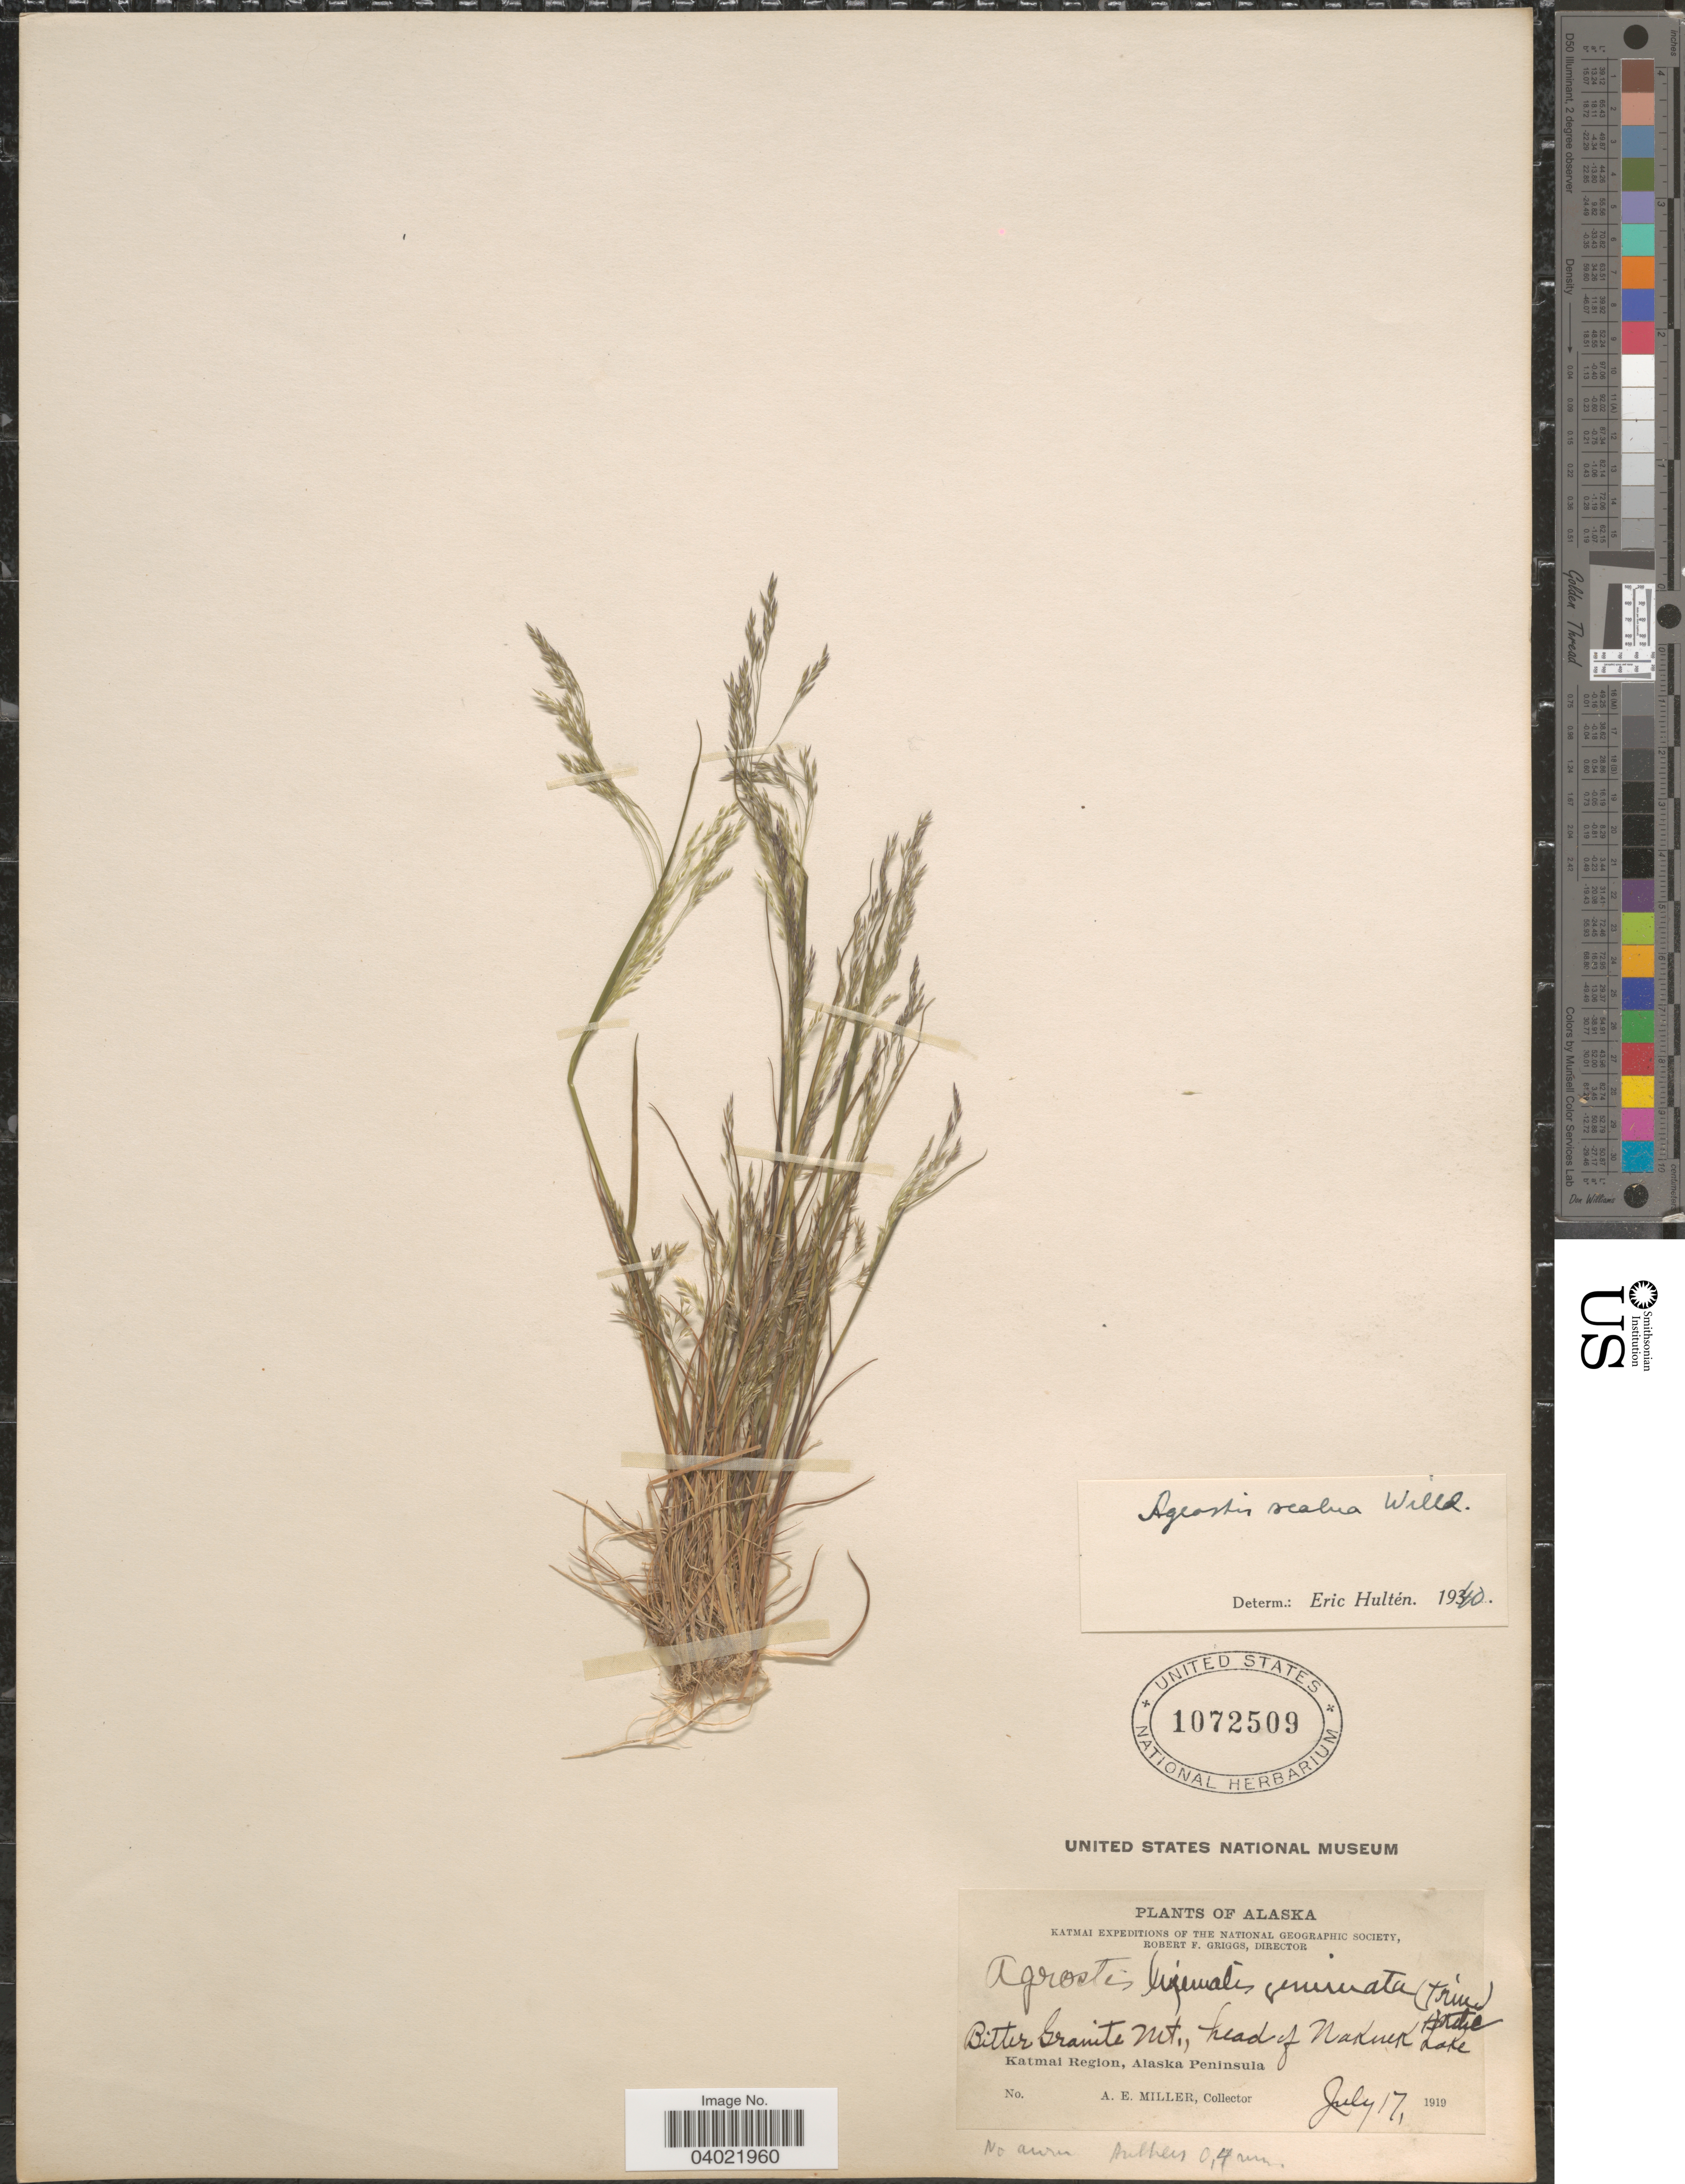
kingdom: Plantae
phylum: Tracheophyta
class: Liliopsida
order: Poales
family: Poaceae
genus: Agrostis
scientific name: Agrostis scabra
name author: Willd.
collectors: A. E. Miller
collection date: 1919-07-17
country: United States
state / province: Alaska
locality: Bitter Granite Mt., head of Naknek Lake. Katmai Region, Alaska Peninsula.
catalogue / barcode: US 1072509